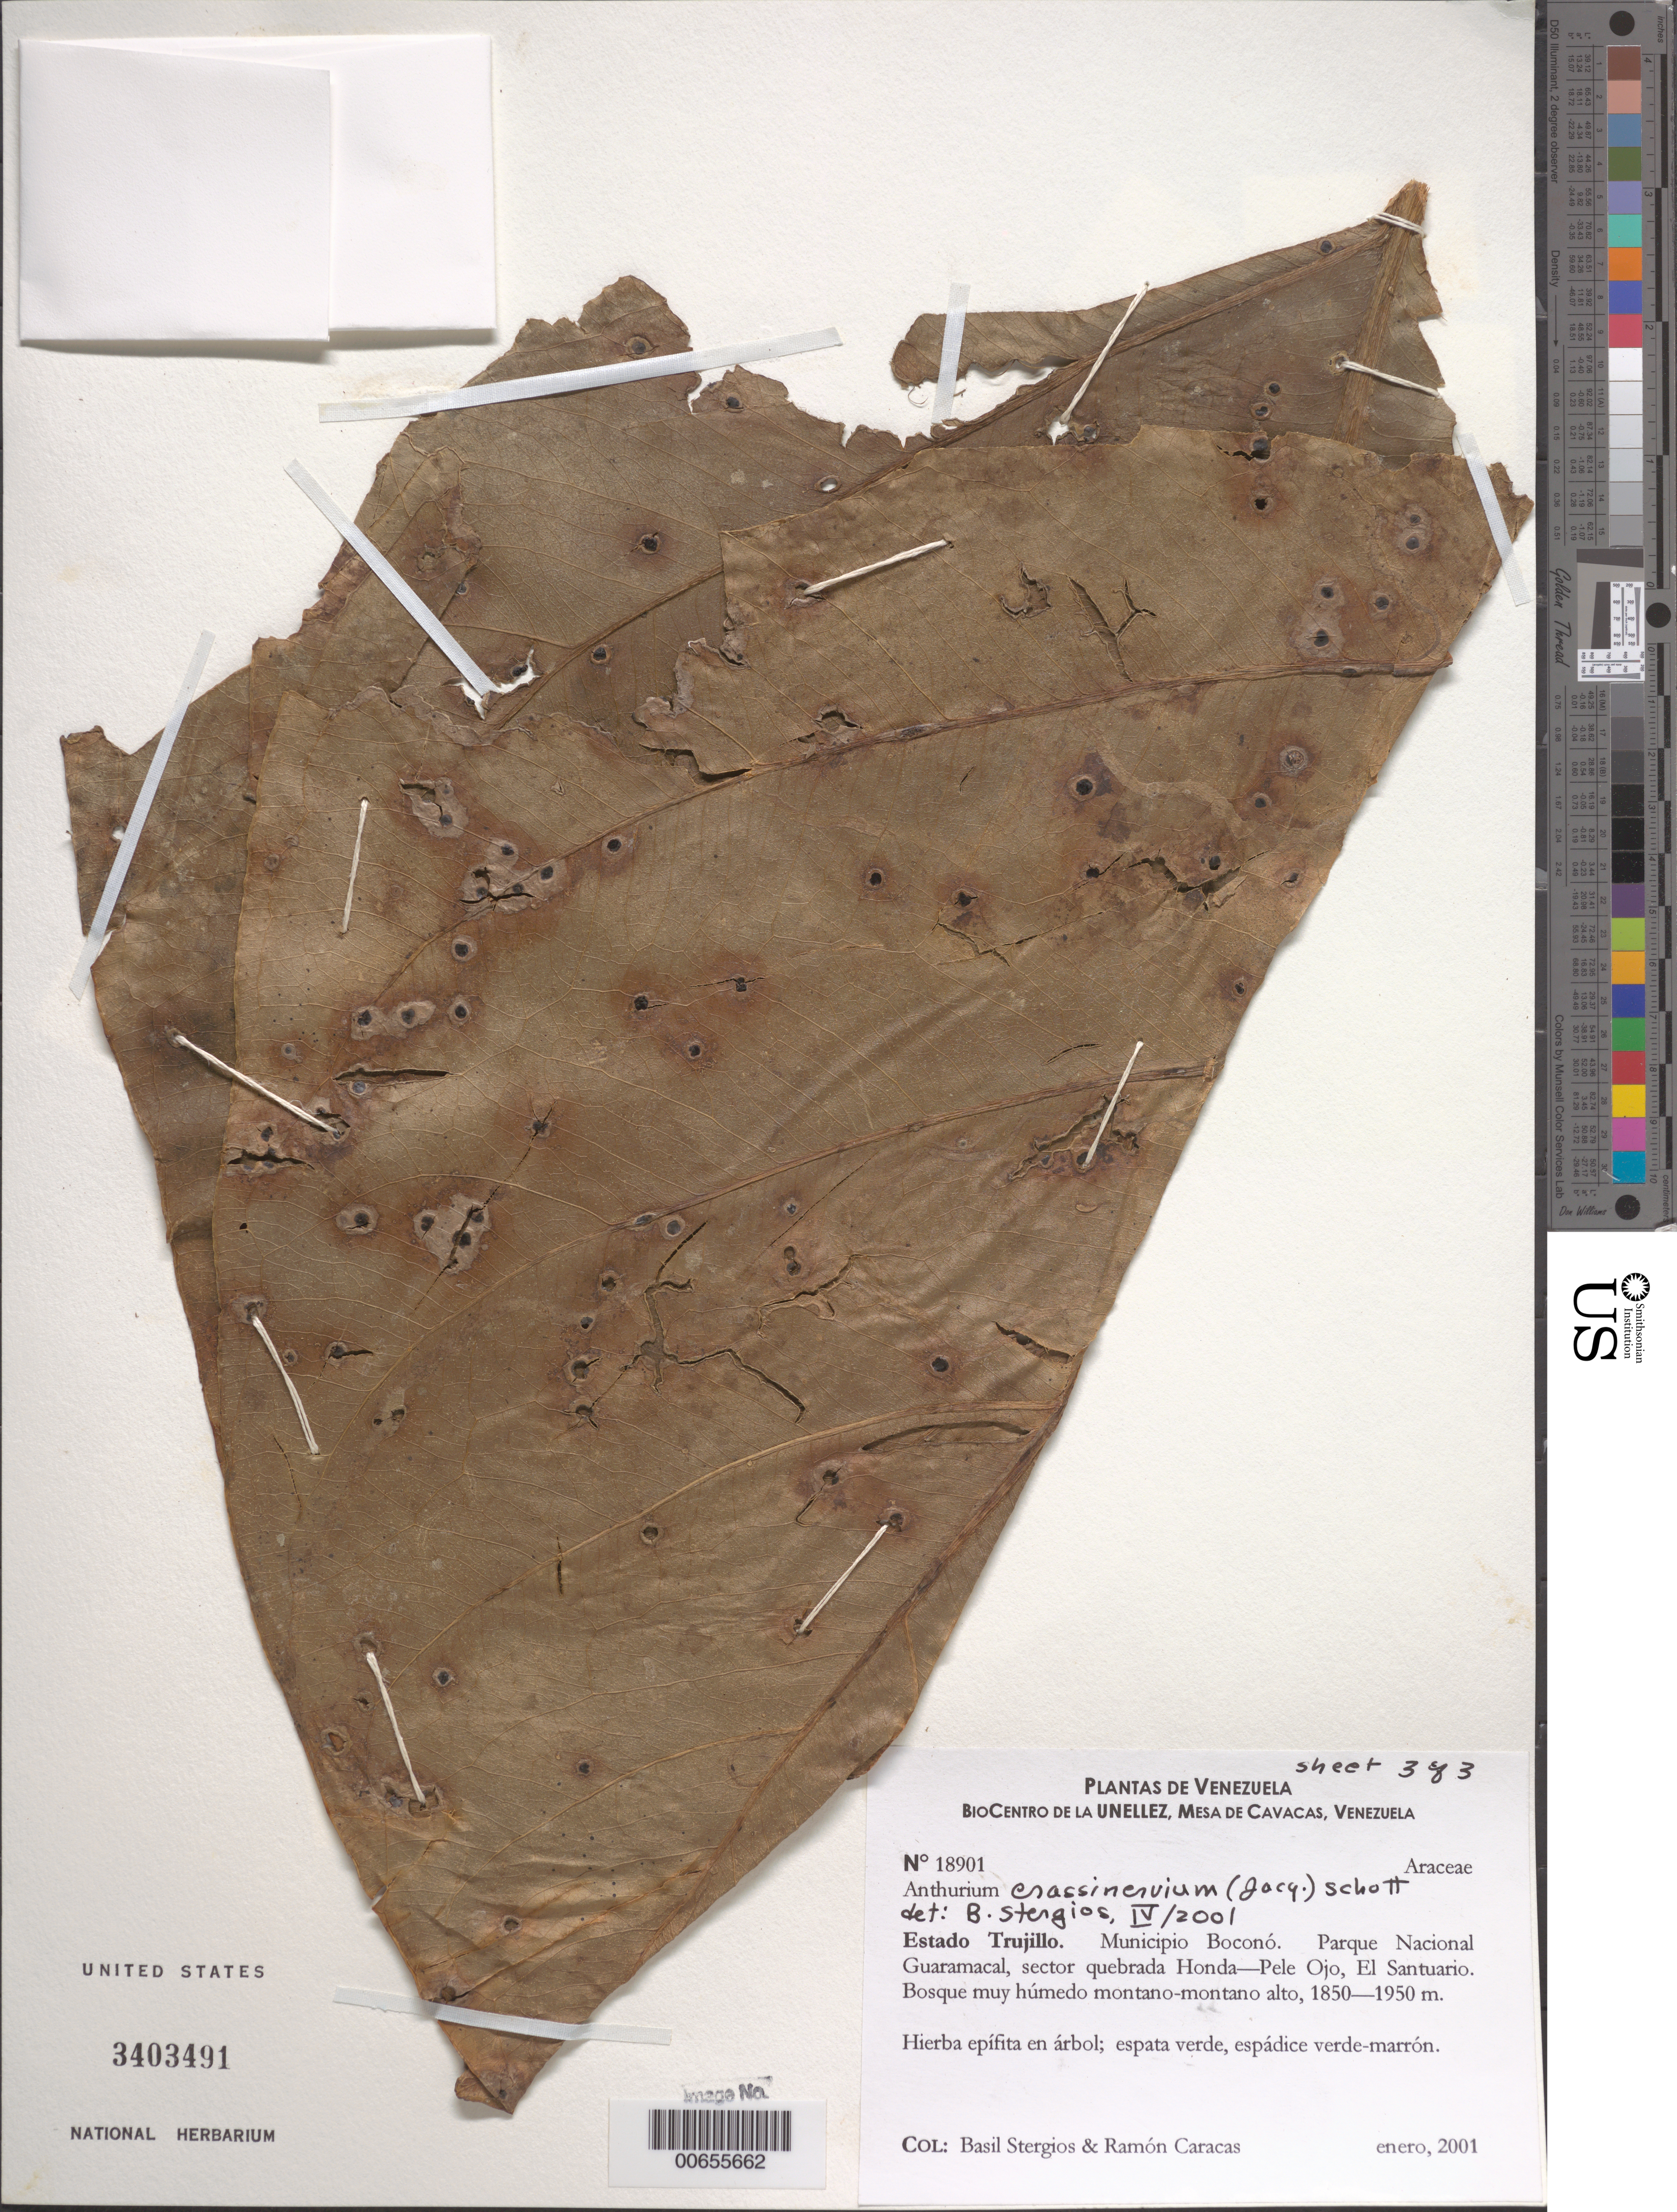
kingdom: Plantae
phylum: Tracheophyta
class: Liliopsida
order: Alismatales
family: Araceae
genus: Anthurium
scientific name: Anthurium crassinervium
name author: (Jacq.) Schott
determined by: Stergios, B. G.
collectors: B. G. Stergios & R. Caracas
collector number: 18901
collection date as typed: Jan 2001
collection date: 2001-01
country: Venezuela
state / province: Trujillo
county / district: Boconó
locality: Parque Nacional Guaramacal, sector quebrada Honda-Pele Ojo, El Santuario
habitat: Bosque muy húmedo montano-montano alto.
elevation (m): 1850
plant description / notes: MO, PORT, US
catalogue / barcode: US 3403491